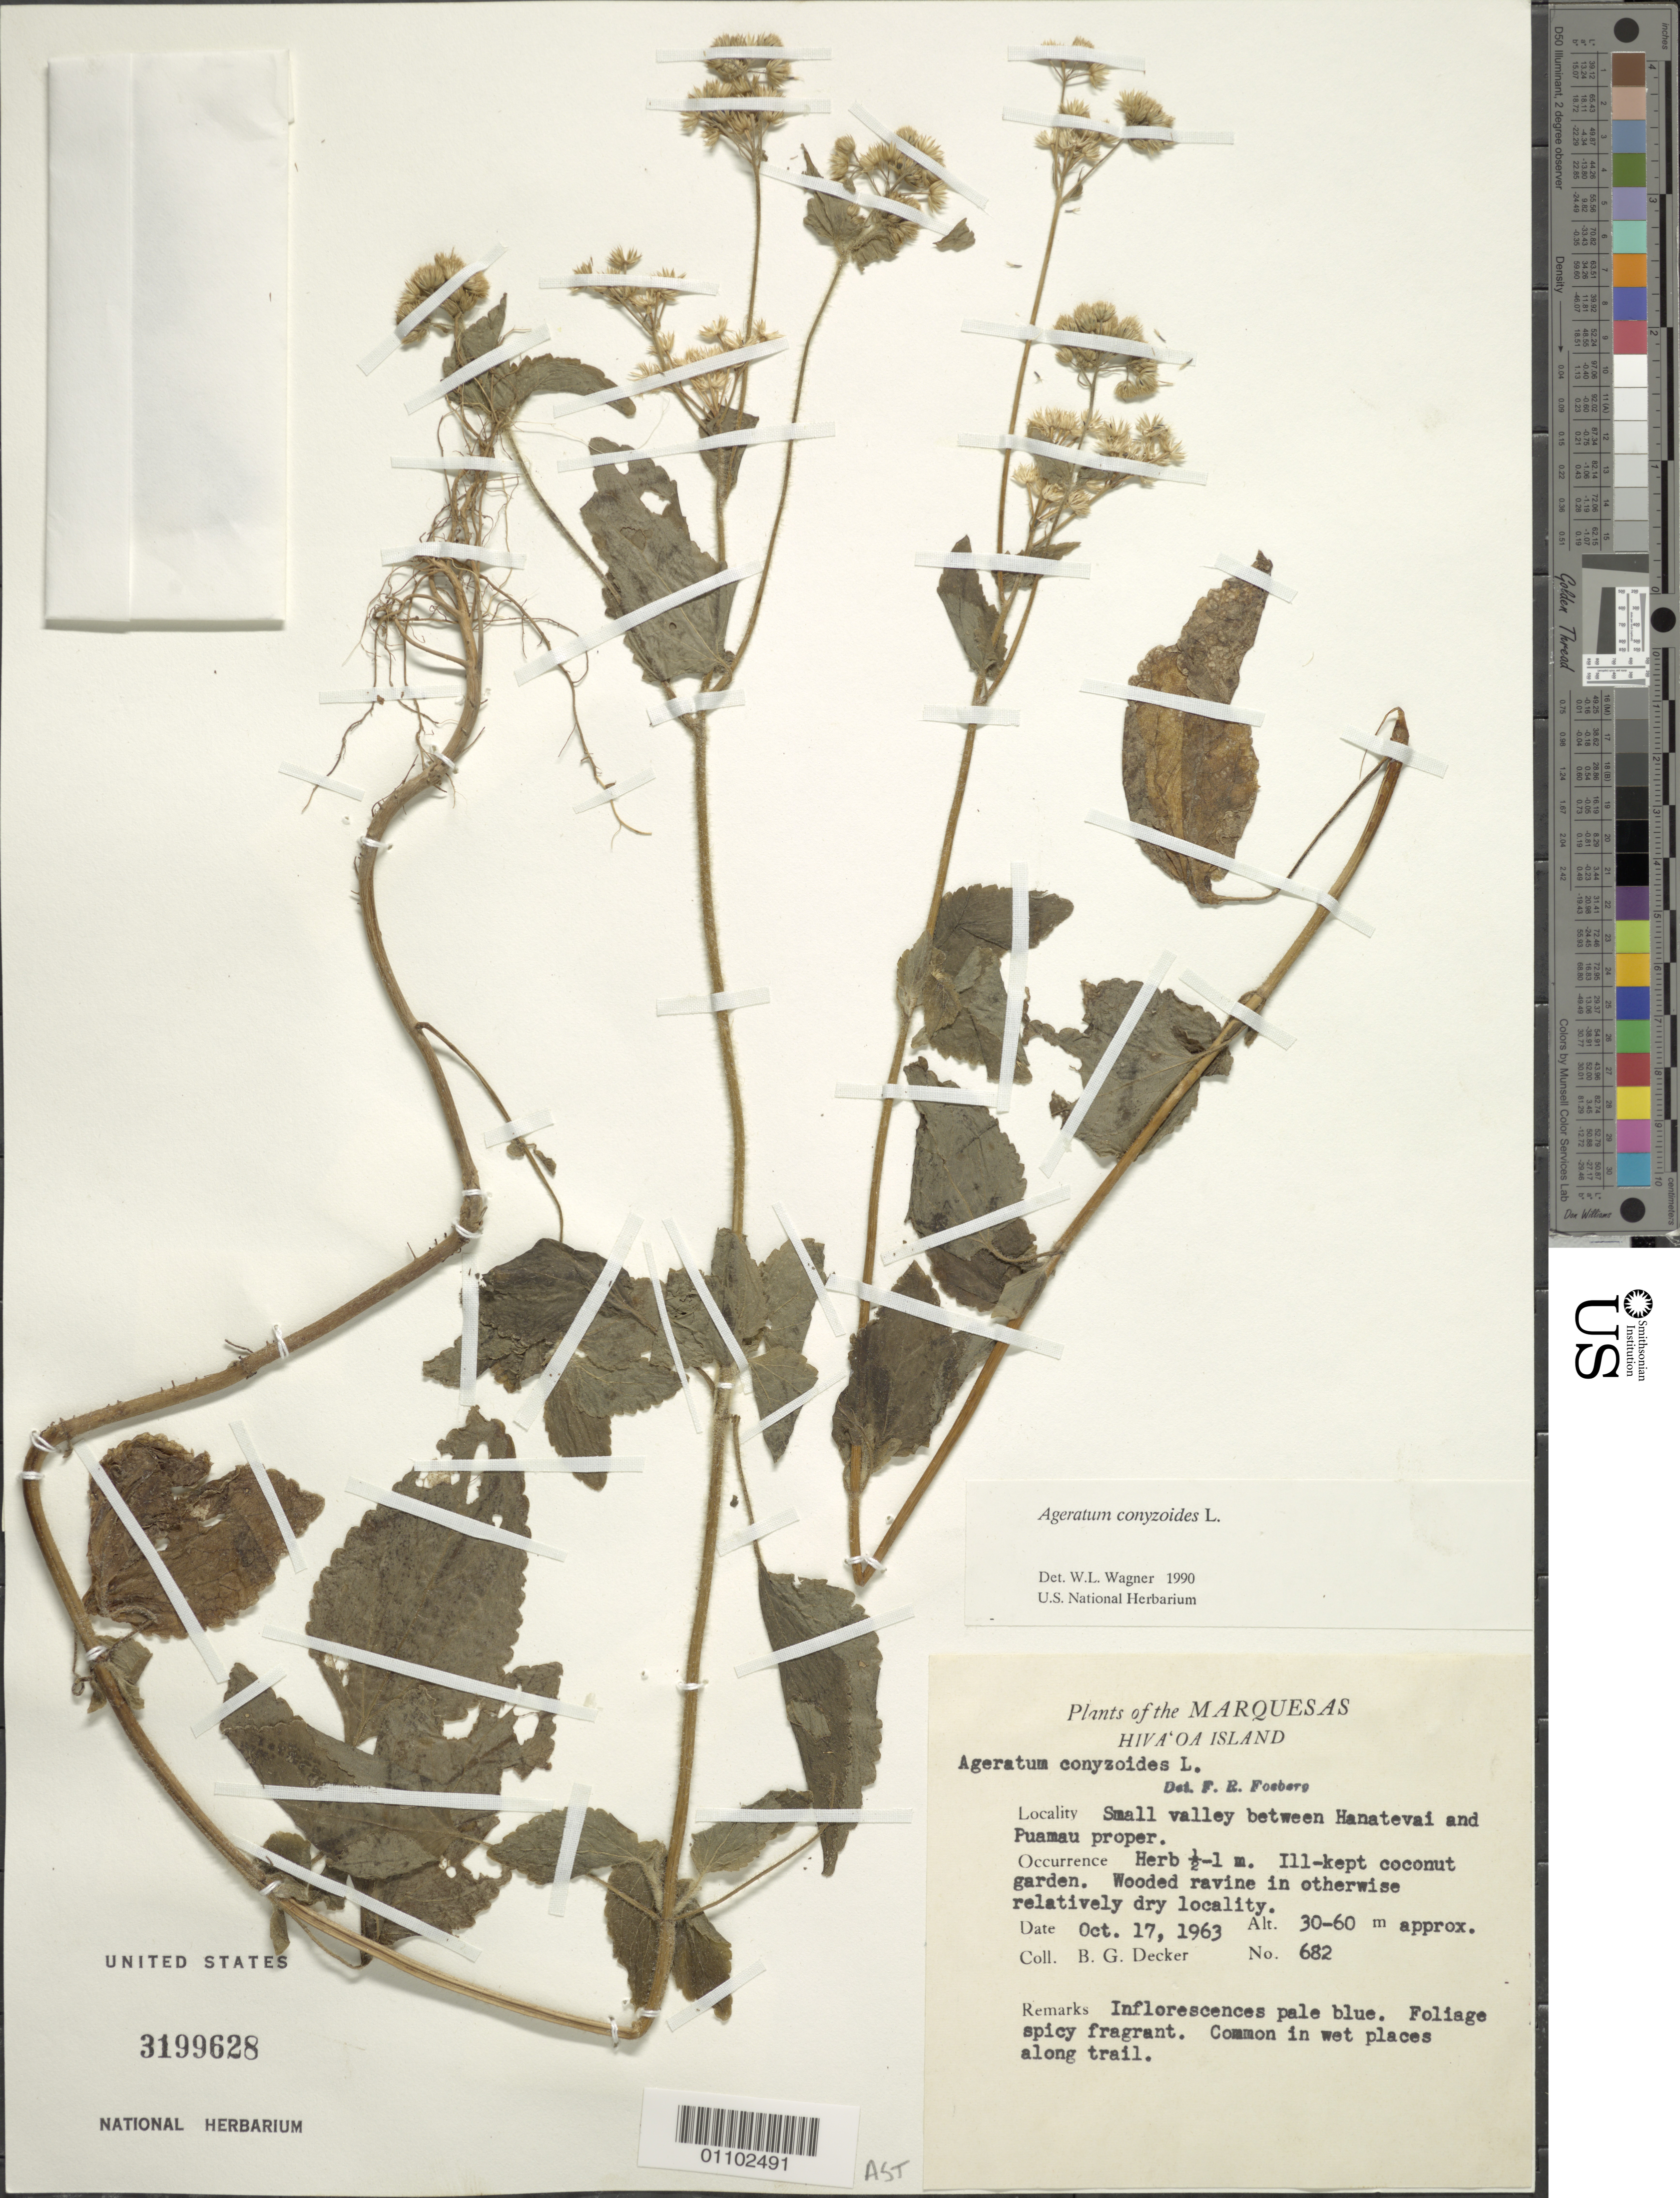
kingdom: Plantae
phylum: Tracheophyta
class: Magnoliopsida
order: Asterales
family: Asteraceae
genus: Ageratum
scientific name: Ageratum conyzoides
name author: L.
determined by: Wagner, W. L., (BOT), Smithsonian Institution - National Museum of Natural History (UNITED STATES)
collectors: B. G. Decker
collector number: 682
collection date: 1963-10-17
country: French Polynesia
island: Hiva Oa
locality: small valley between Hanatevai and Puamau proper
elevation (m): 30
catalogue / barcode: US 3199628